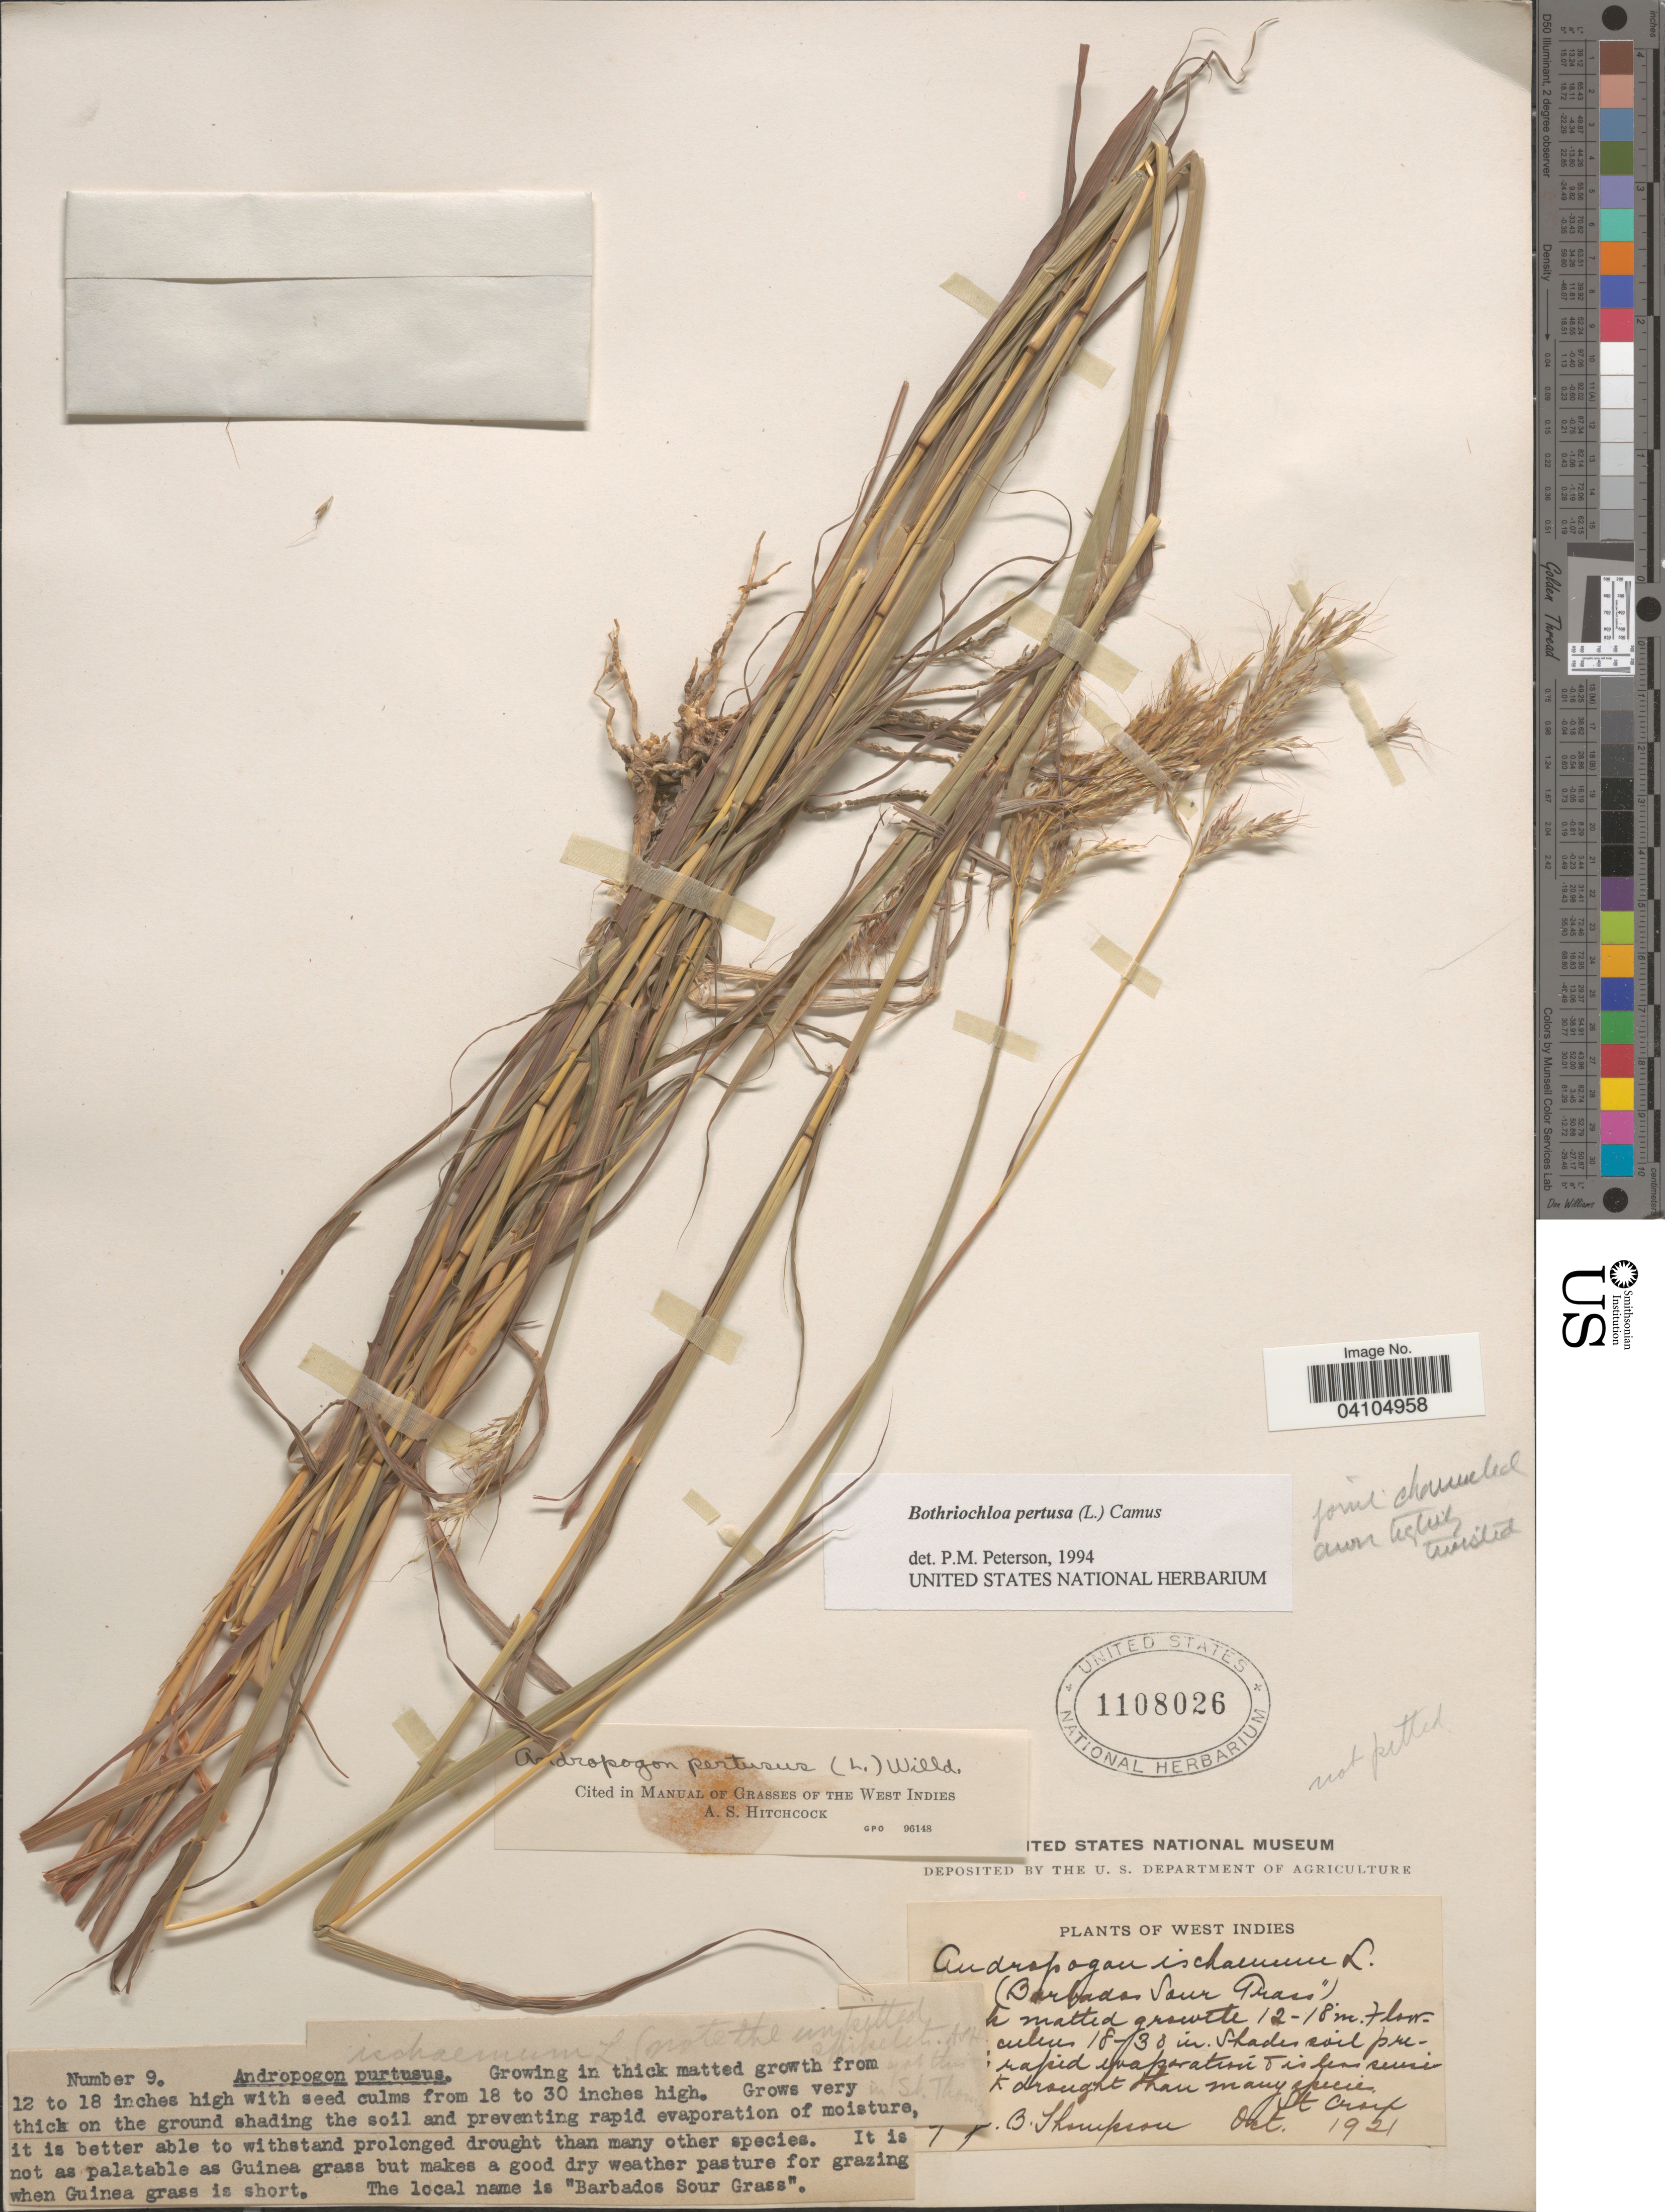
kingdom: Plantae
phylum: Tracheophyta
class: Liliopsida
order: Poales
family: Poaceae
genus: Bothriochloa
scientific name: Bothriochloa pertusa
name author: (L.) A. Camus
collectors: J. B. Thompson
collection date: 1921-10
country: U.S. Virgin Islands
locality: St Croix.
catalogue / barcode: US 1108026